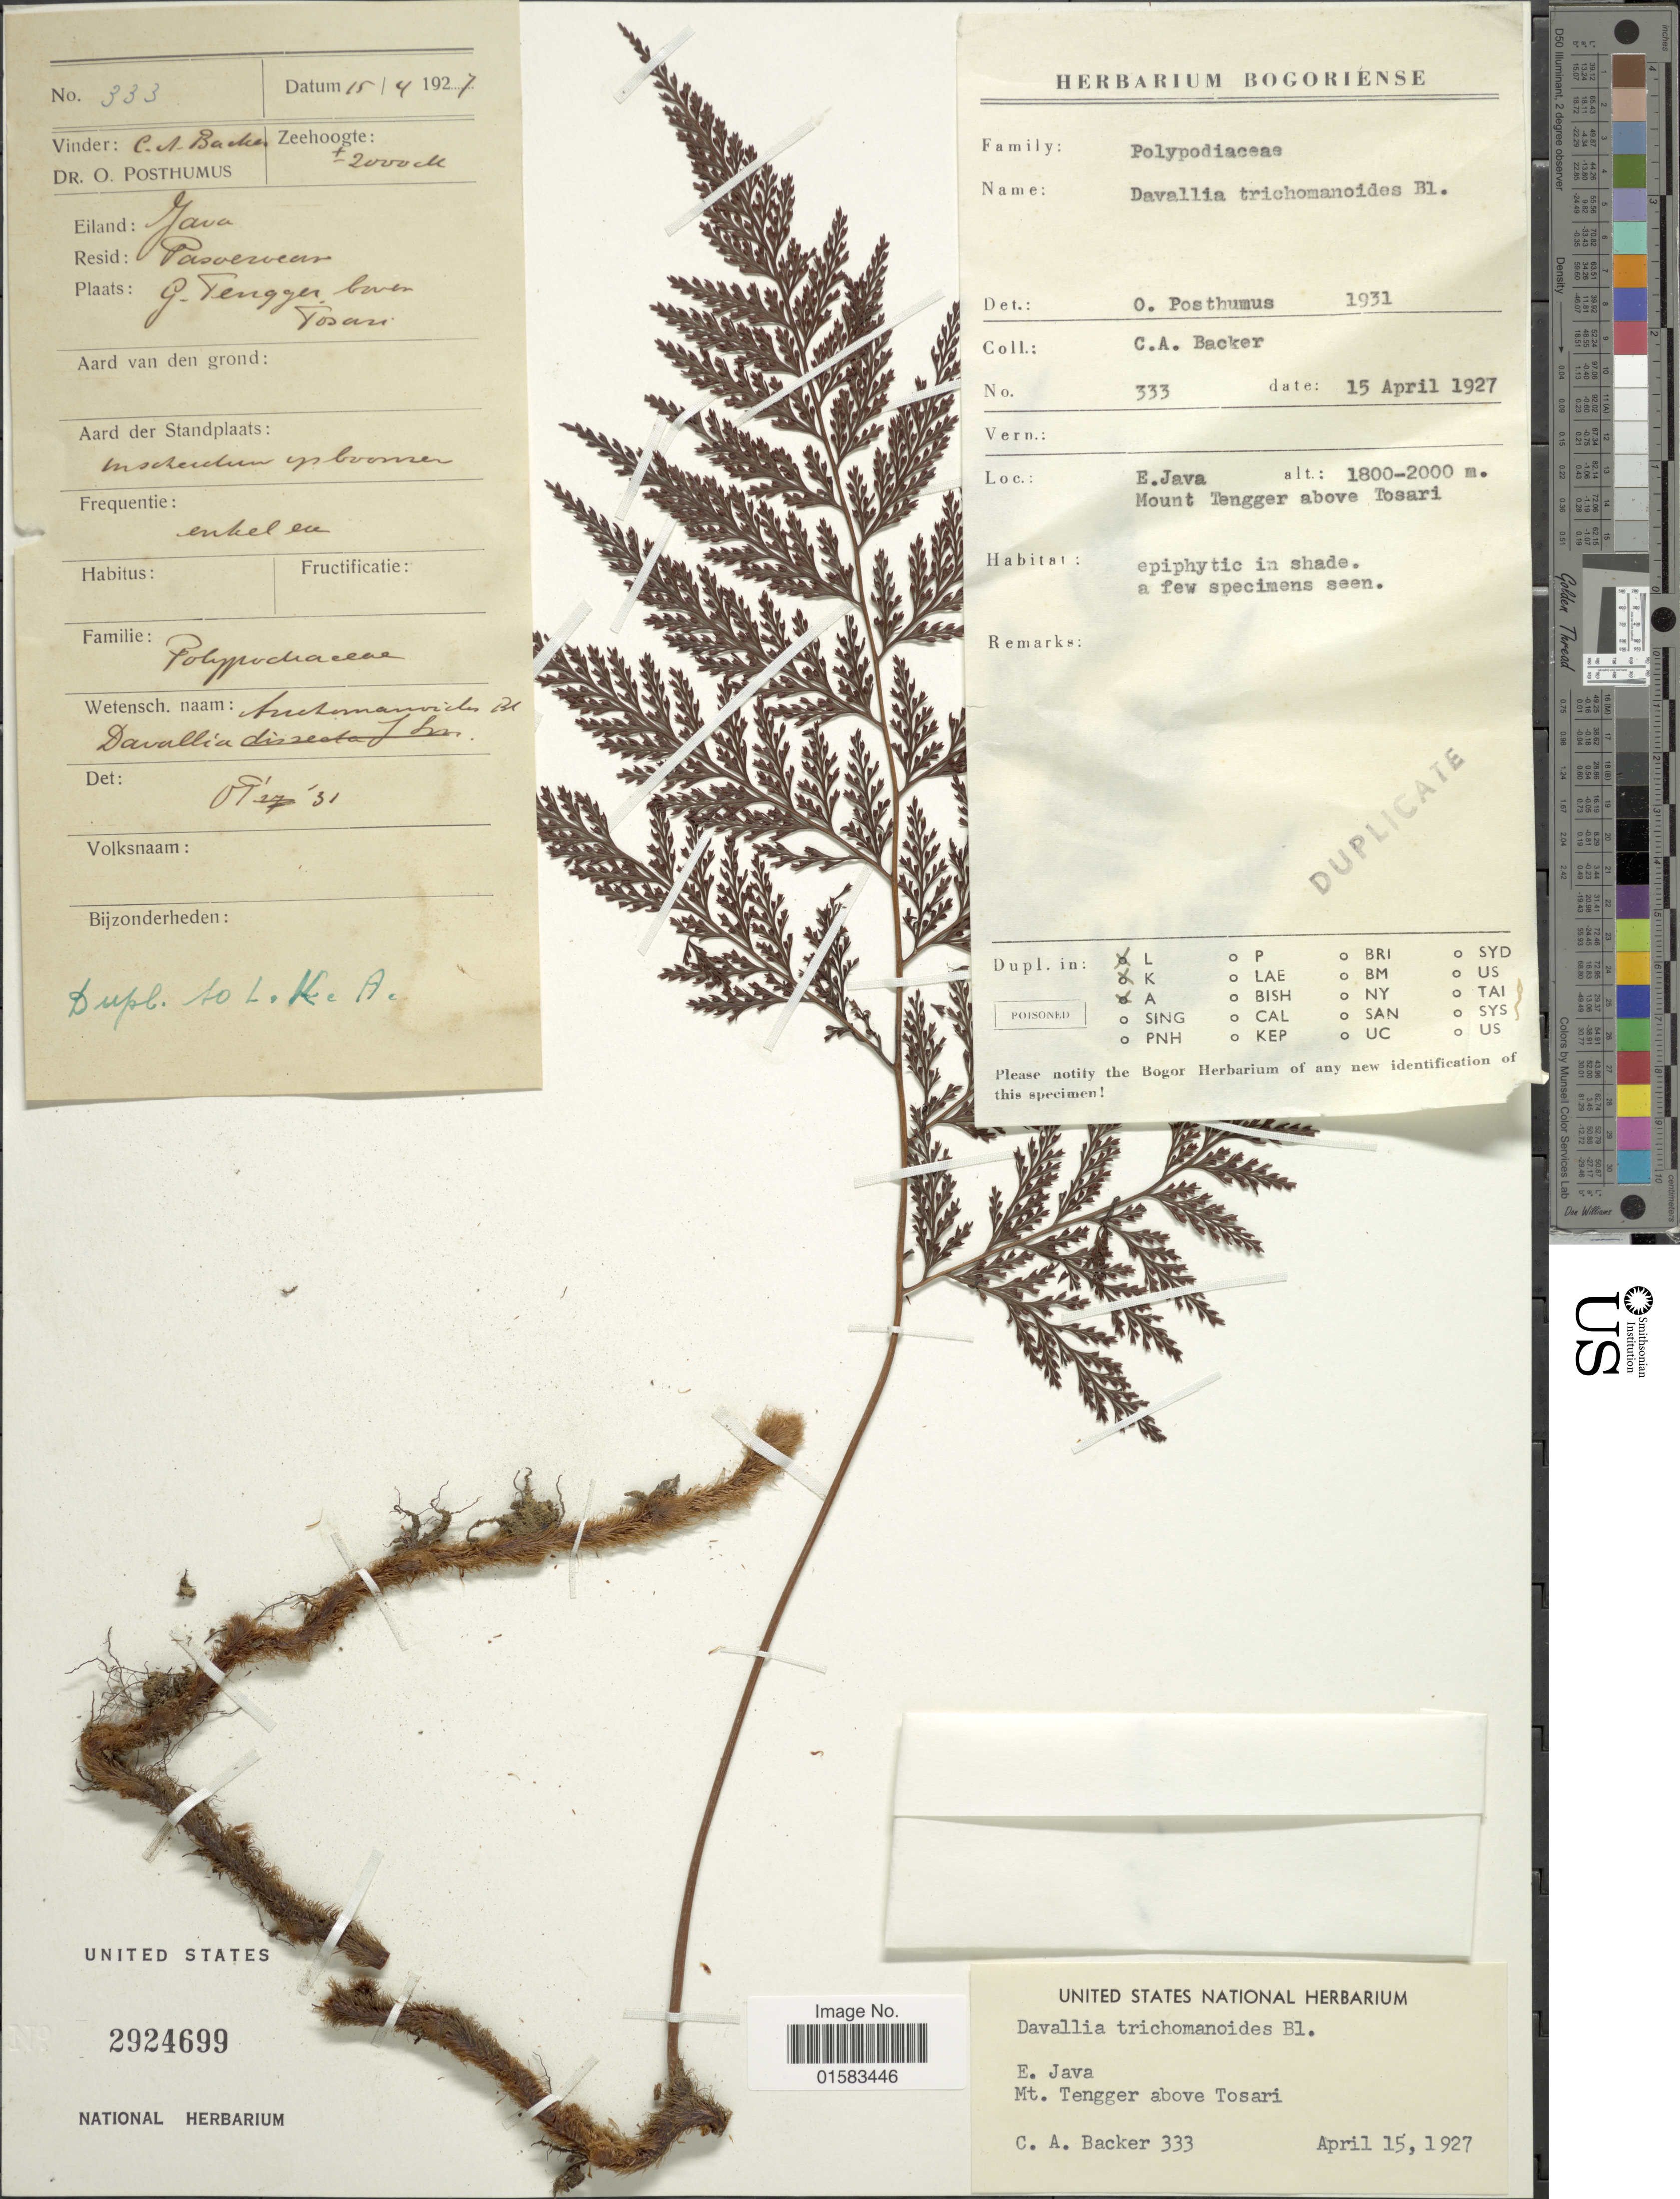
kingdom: Plantae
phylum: Tracheophyta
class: Polypodiopsida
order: Polypodiales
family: Davalliaceae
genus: Davallia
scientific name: Davallia trichomanoides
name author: Blume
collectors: C. A. Backer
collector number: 333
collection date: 1927-04-15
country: Indonesia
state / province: Java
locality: E. Java, Mount Tengger above Tosari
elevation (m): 1800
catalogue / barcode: US 2924699